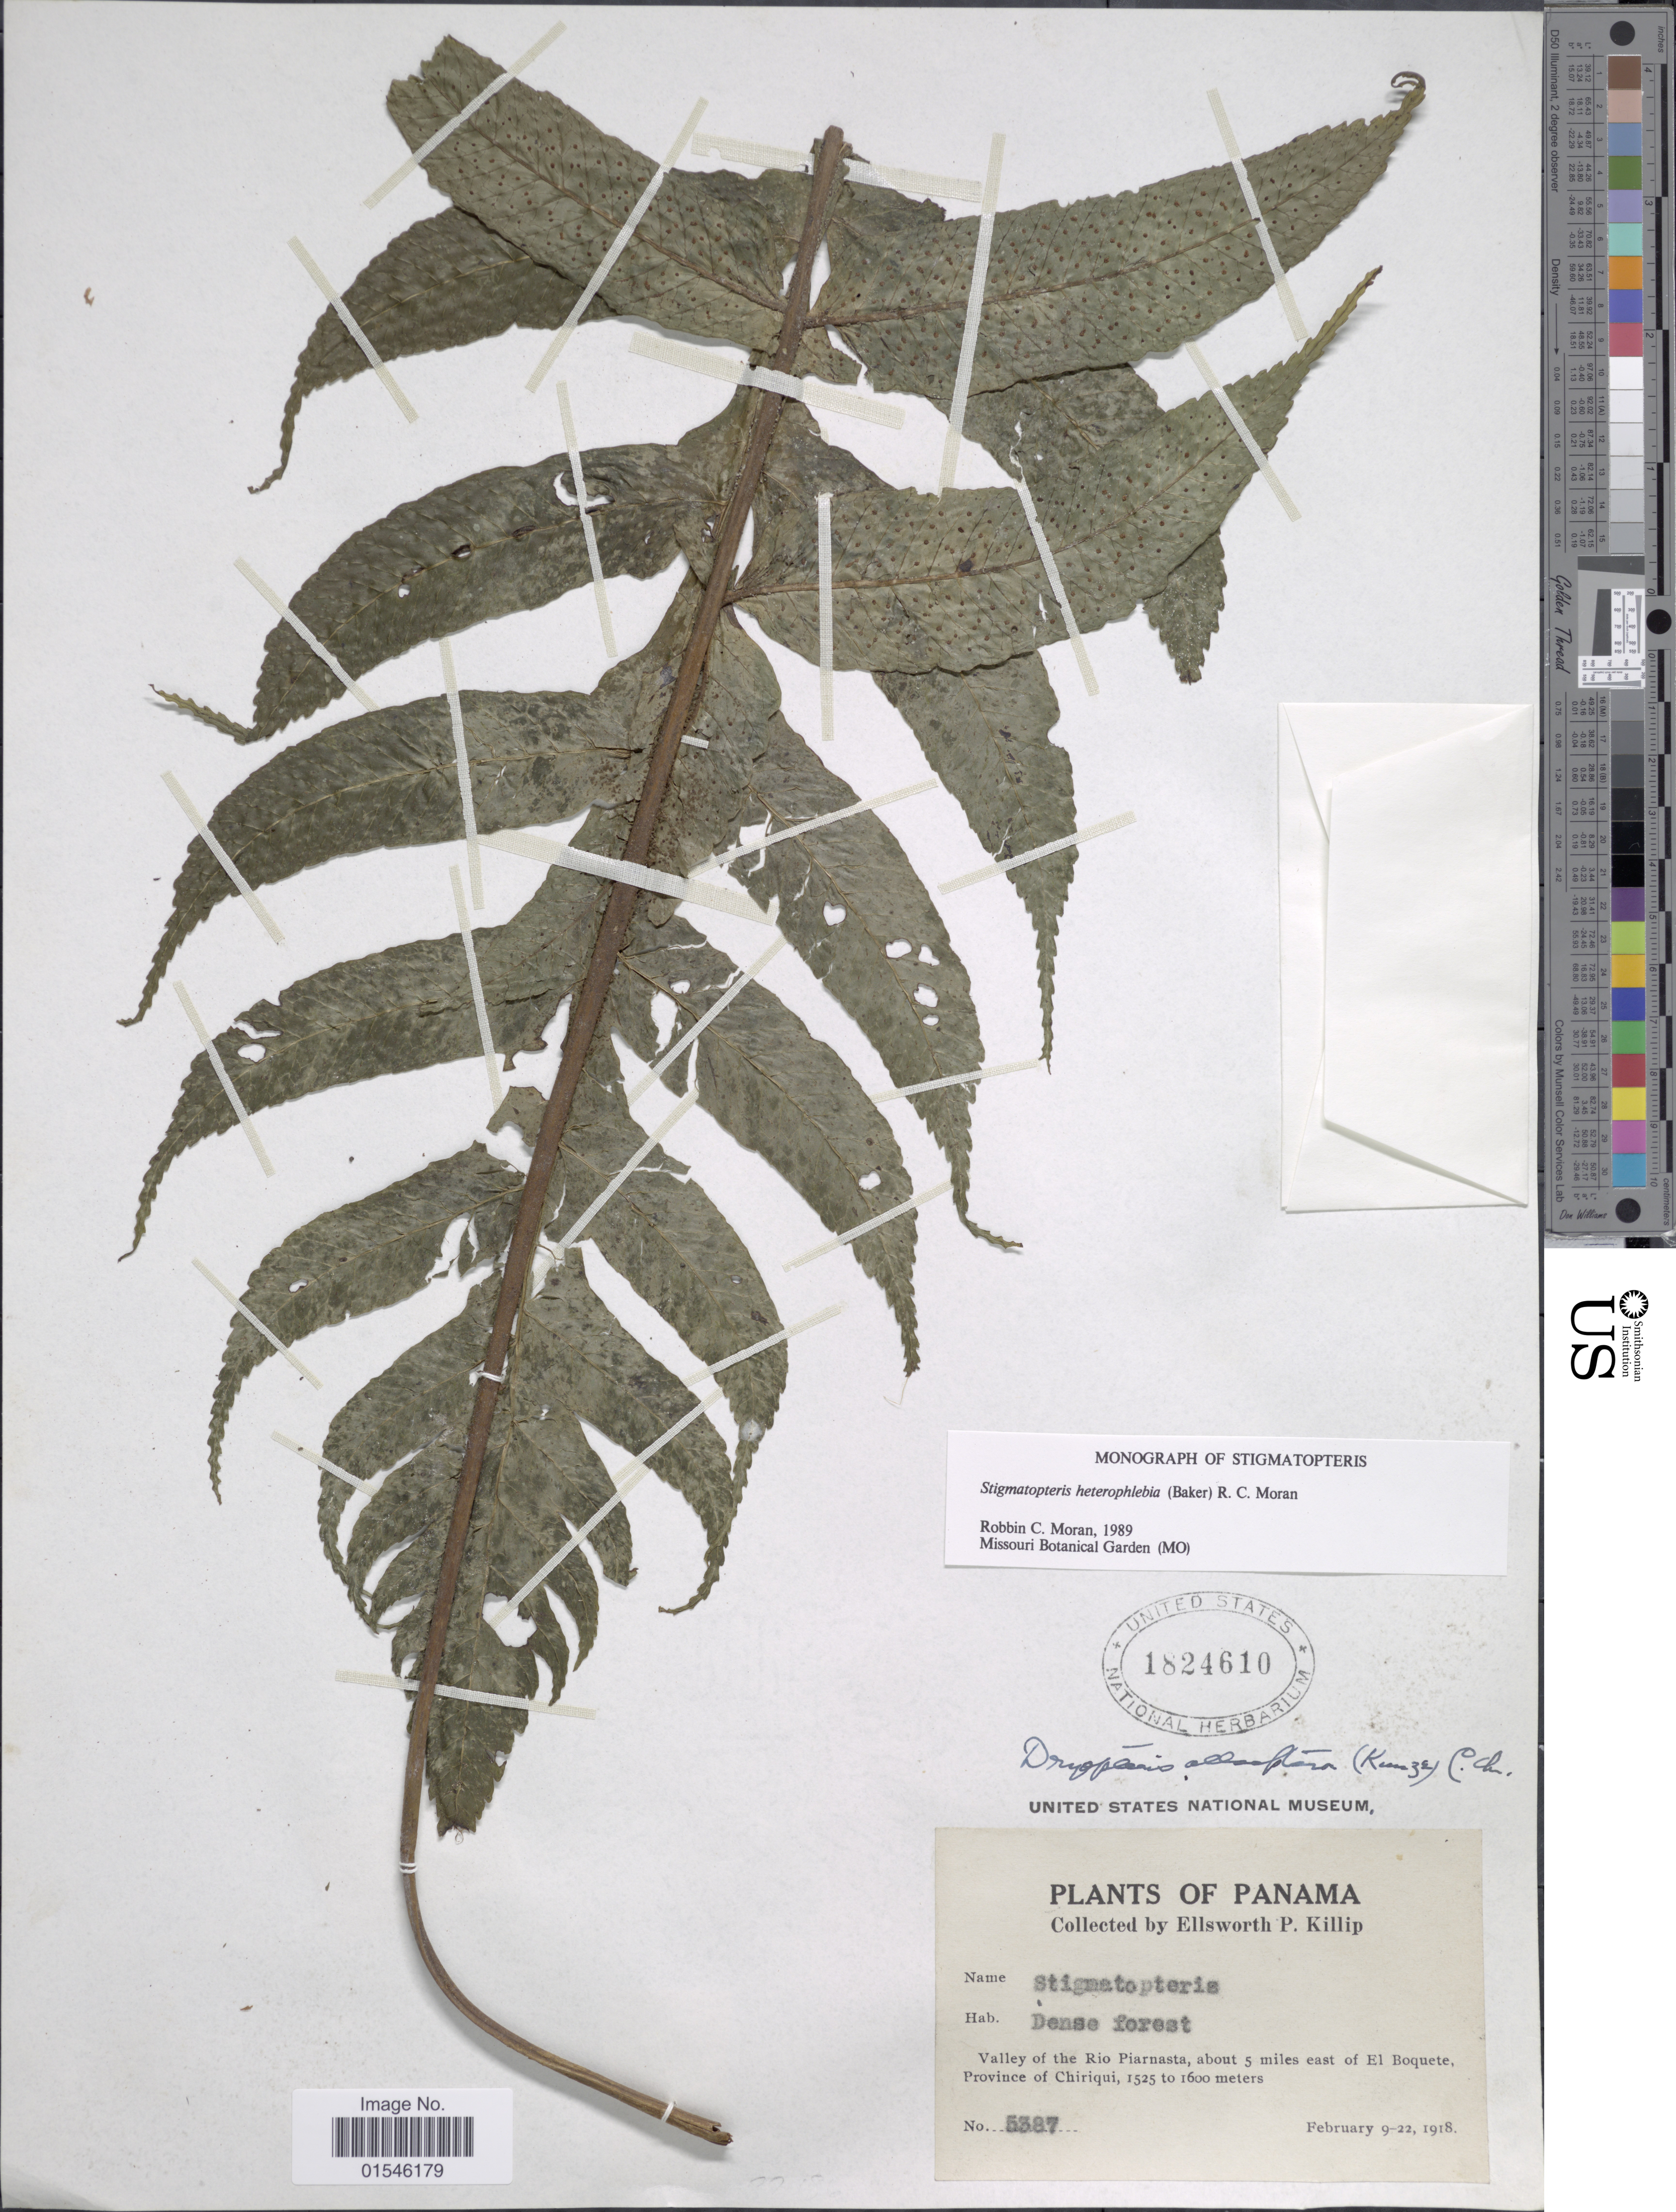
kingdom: Plantae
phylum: Tracheophyta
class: Polypodiopsida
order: Polypodiales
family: Dryopteridaceae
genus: Stigmatopteris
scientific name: Stigmatopteris heterophlebia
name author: (Baker) R.C. Moran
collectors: E. P. Killip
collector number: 5387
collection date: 1918-02-09/1918-02-22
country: Panama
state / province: Chiriqui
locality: Valley of the Rio Piarnasta, about 5 miles east of El Boquete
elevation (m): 1525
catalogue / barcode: US 1824610